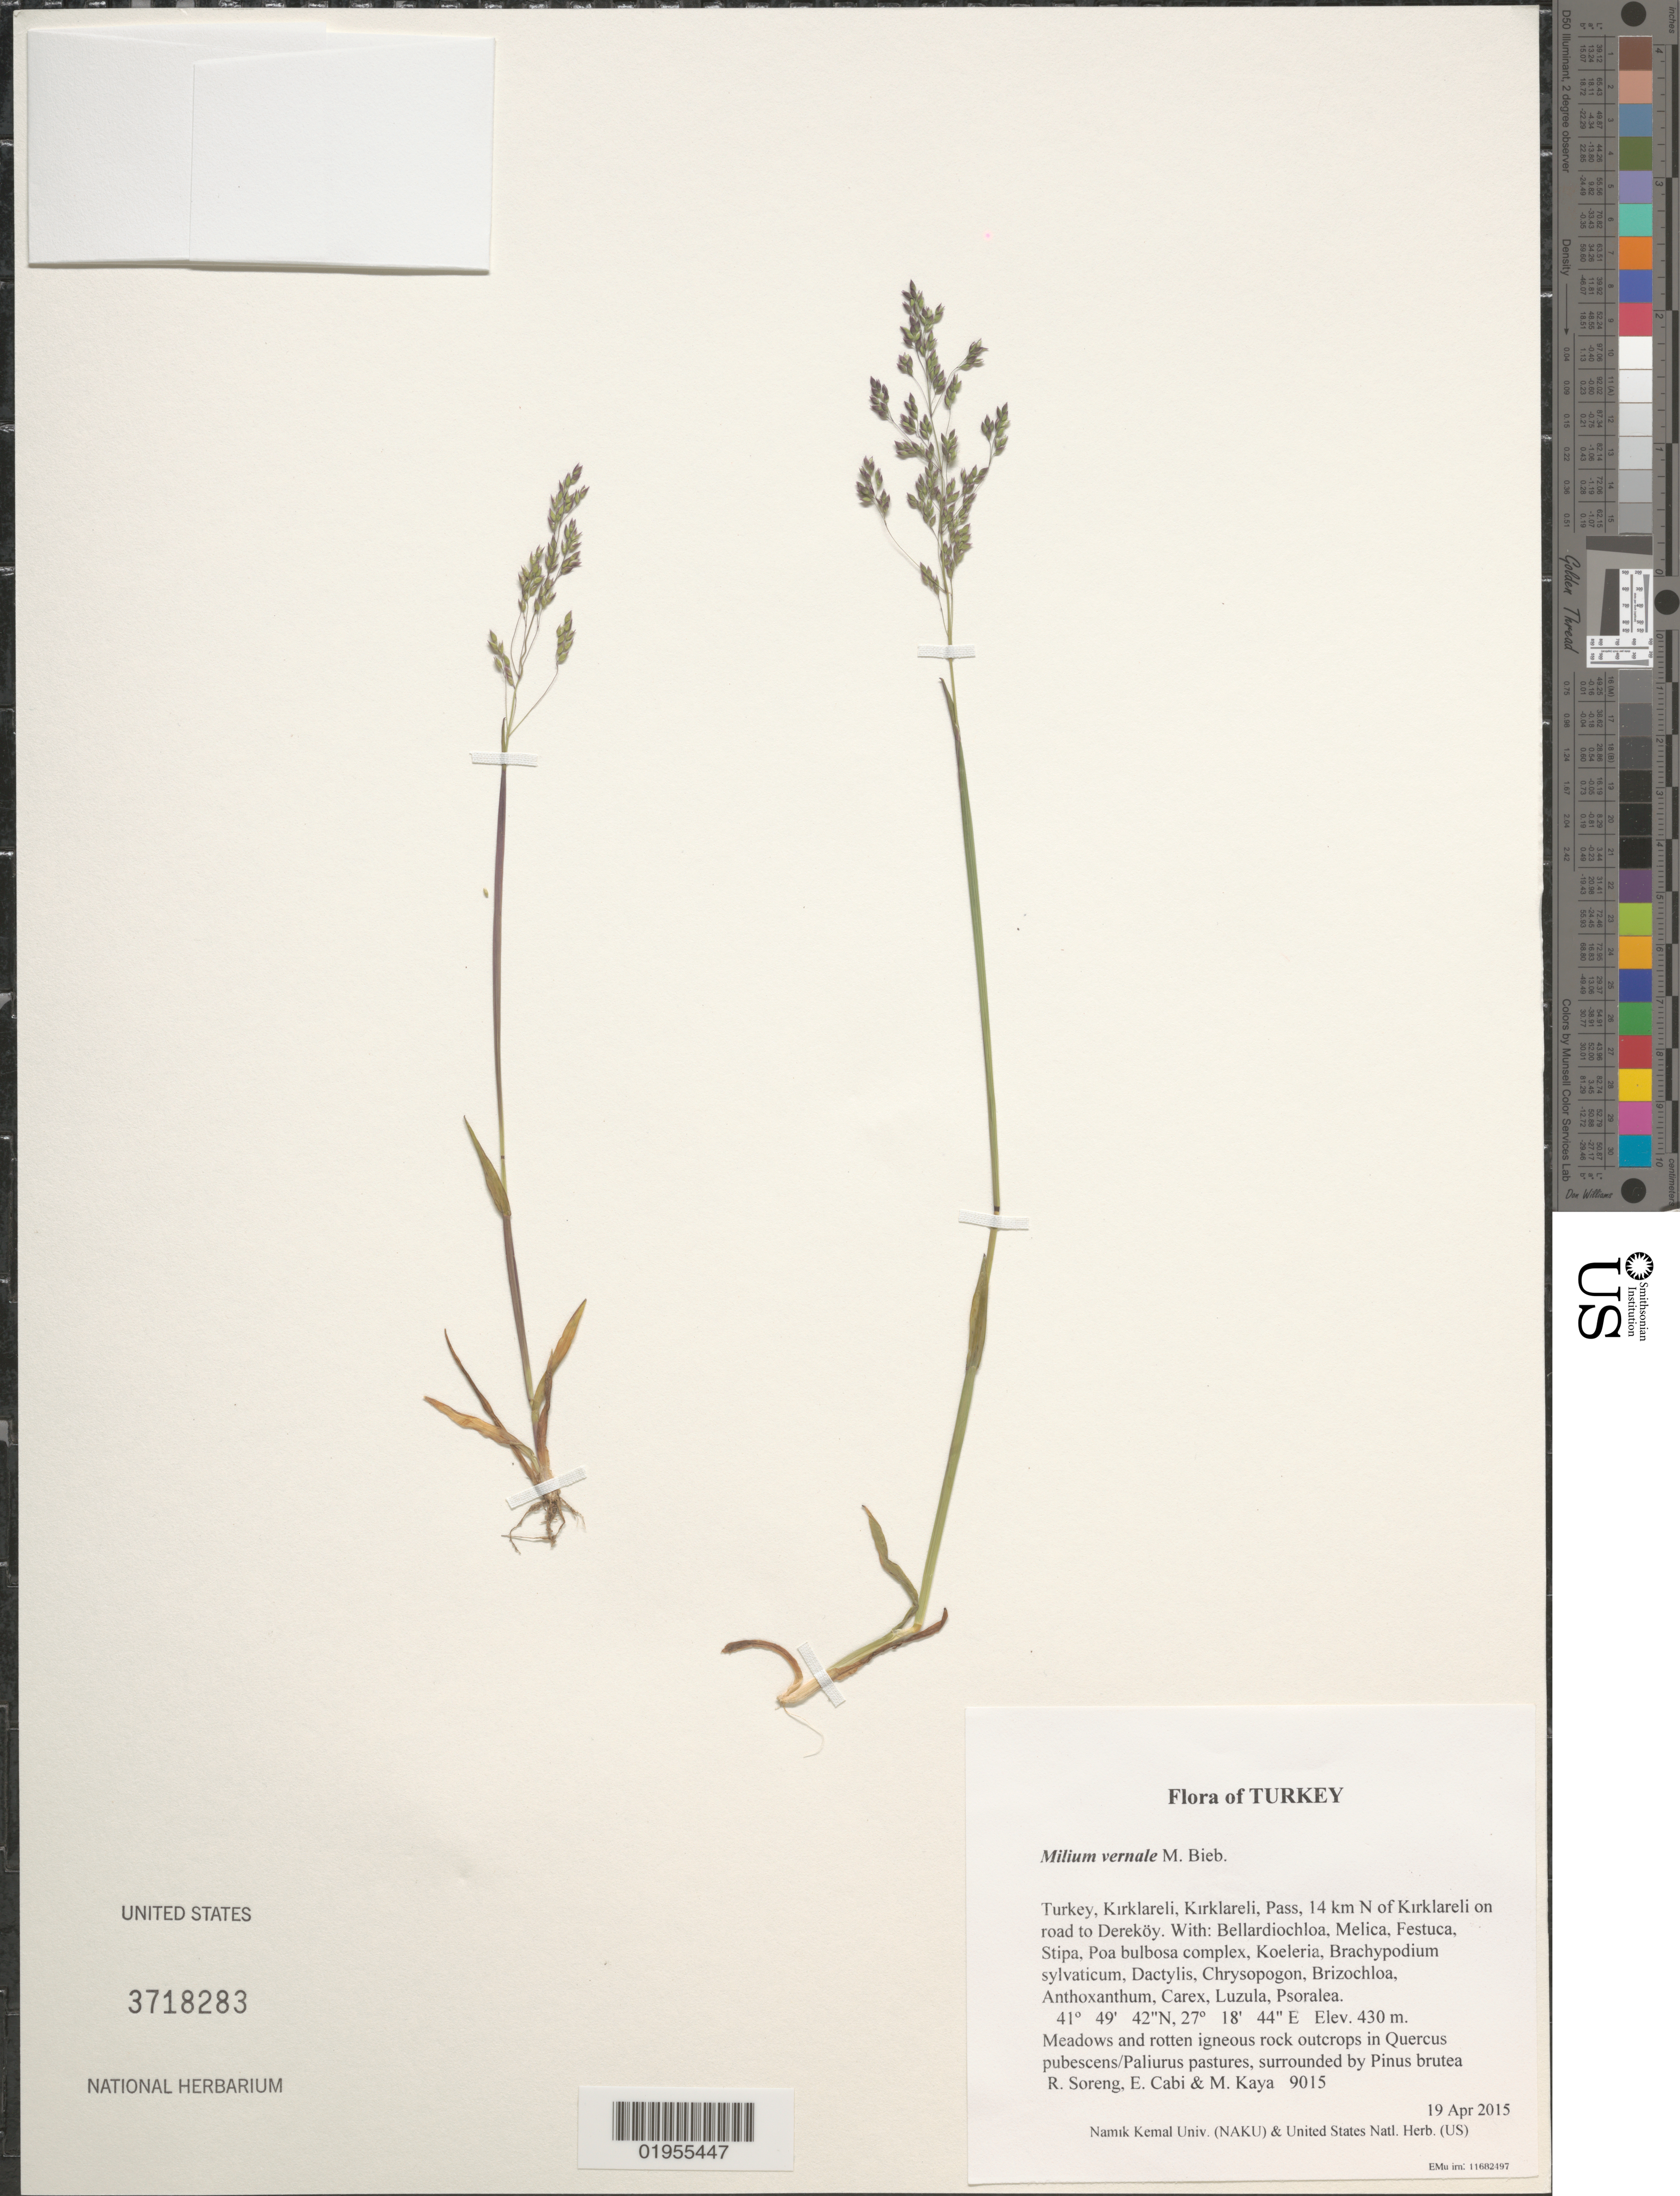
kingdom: Plantae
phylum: Tracheophyta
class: Liliopsida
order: Poales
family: Poaceae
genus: Milium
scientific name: Milium vernale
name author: M. Bieb.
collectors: R. J. Soreng, E. Cabi & M. Kaya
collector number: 9015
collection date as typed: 2015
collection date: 2015-04-19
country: Turkey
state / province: Kirklareli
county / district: Kirklareli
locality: Pass, 14 km N of Kirklareli on road to Derekoy.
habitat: Meadows and rotten igneous rock outcrops in Quercus pubescens/Paliurus pastures, surrounded by Pinus brutea plantations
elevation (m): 430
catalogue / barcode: US 3718283